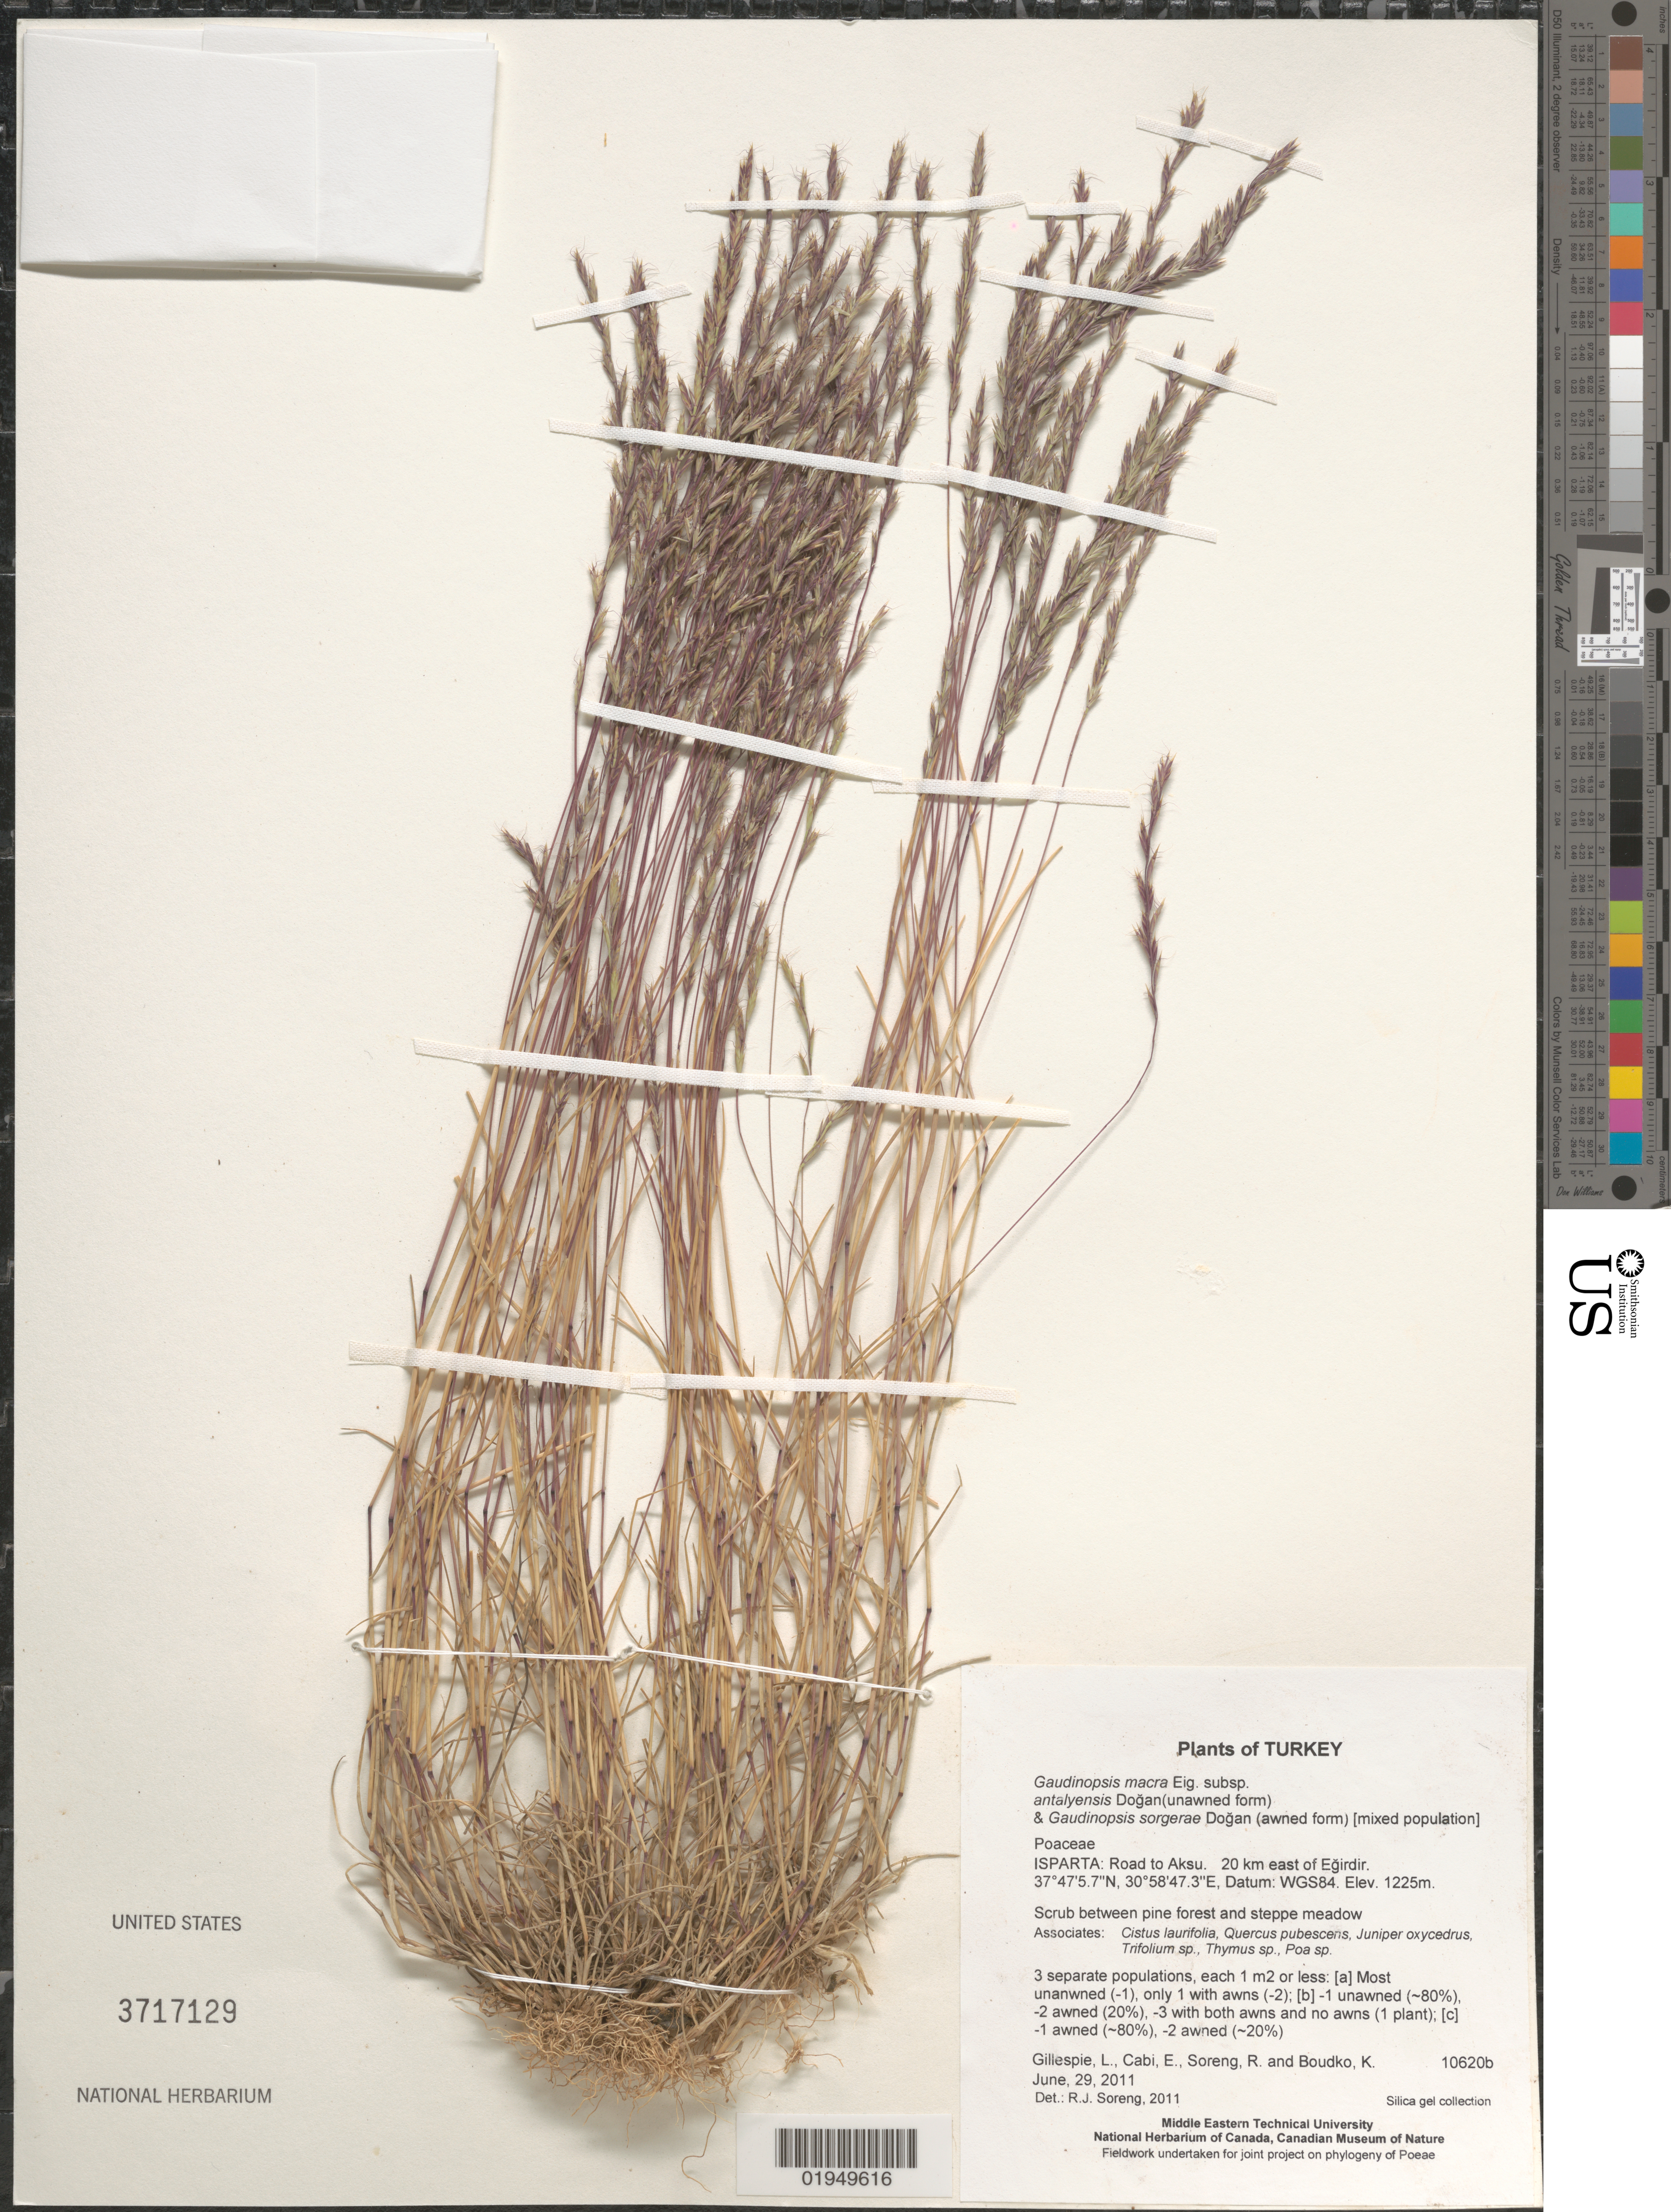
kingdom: Plantae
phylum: Tracheophyta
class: Liliopsida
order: Poales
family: Poaceae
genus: Gaudinopsis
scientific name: Gaudiniopsis macra subsp. antalyensis Dogan (unawned form)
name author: Doğan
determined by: Soreng, Robert J., Research Associate (BOT), Smithsonian Institution - National Museum of Natural History (UNITED STATES)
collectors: L. J. Gillespie, E. Cabi, R. J. Soreng & K. Boudko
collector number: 10620b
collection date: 2011-06-29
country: Turkey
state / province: Isparta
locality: Road to Aksu. 20 km east of Egirdir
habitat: Scrub between pine forest and steppe meadow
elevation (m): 1225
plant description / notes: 3 separate populations, each 1 m2 or less: [A] Most unanwned (-1), only 1 with awns (-2); [B] -1 unawned (~80%), -2 awned (20%), -3 with both awns and no awns (1 plant); [C] -1 awned (~80%), -2 awned (~20%); DNA1: unawned, DNA2: Awned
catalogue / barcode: US 3717129